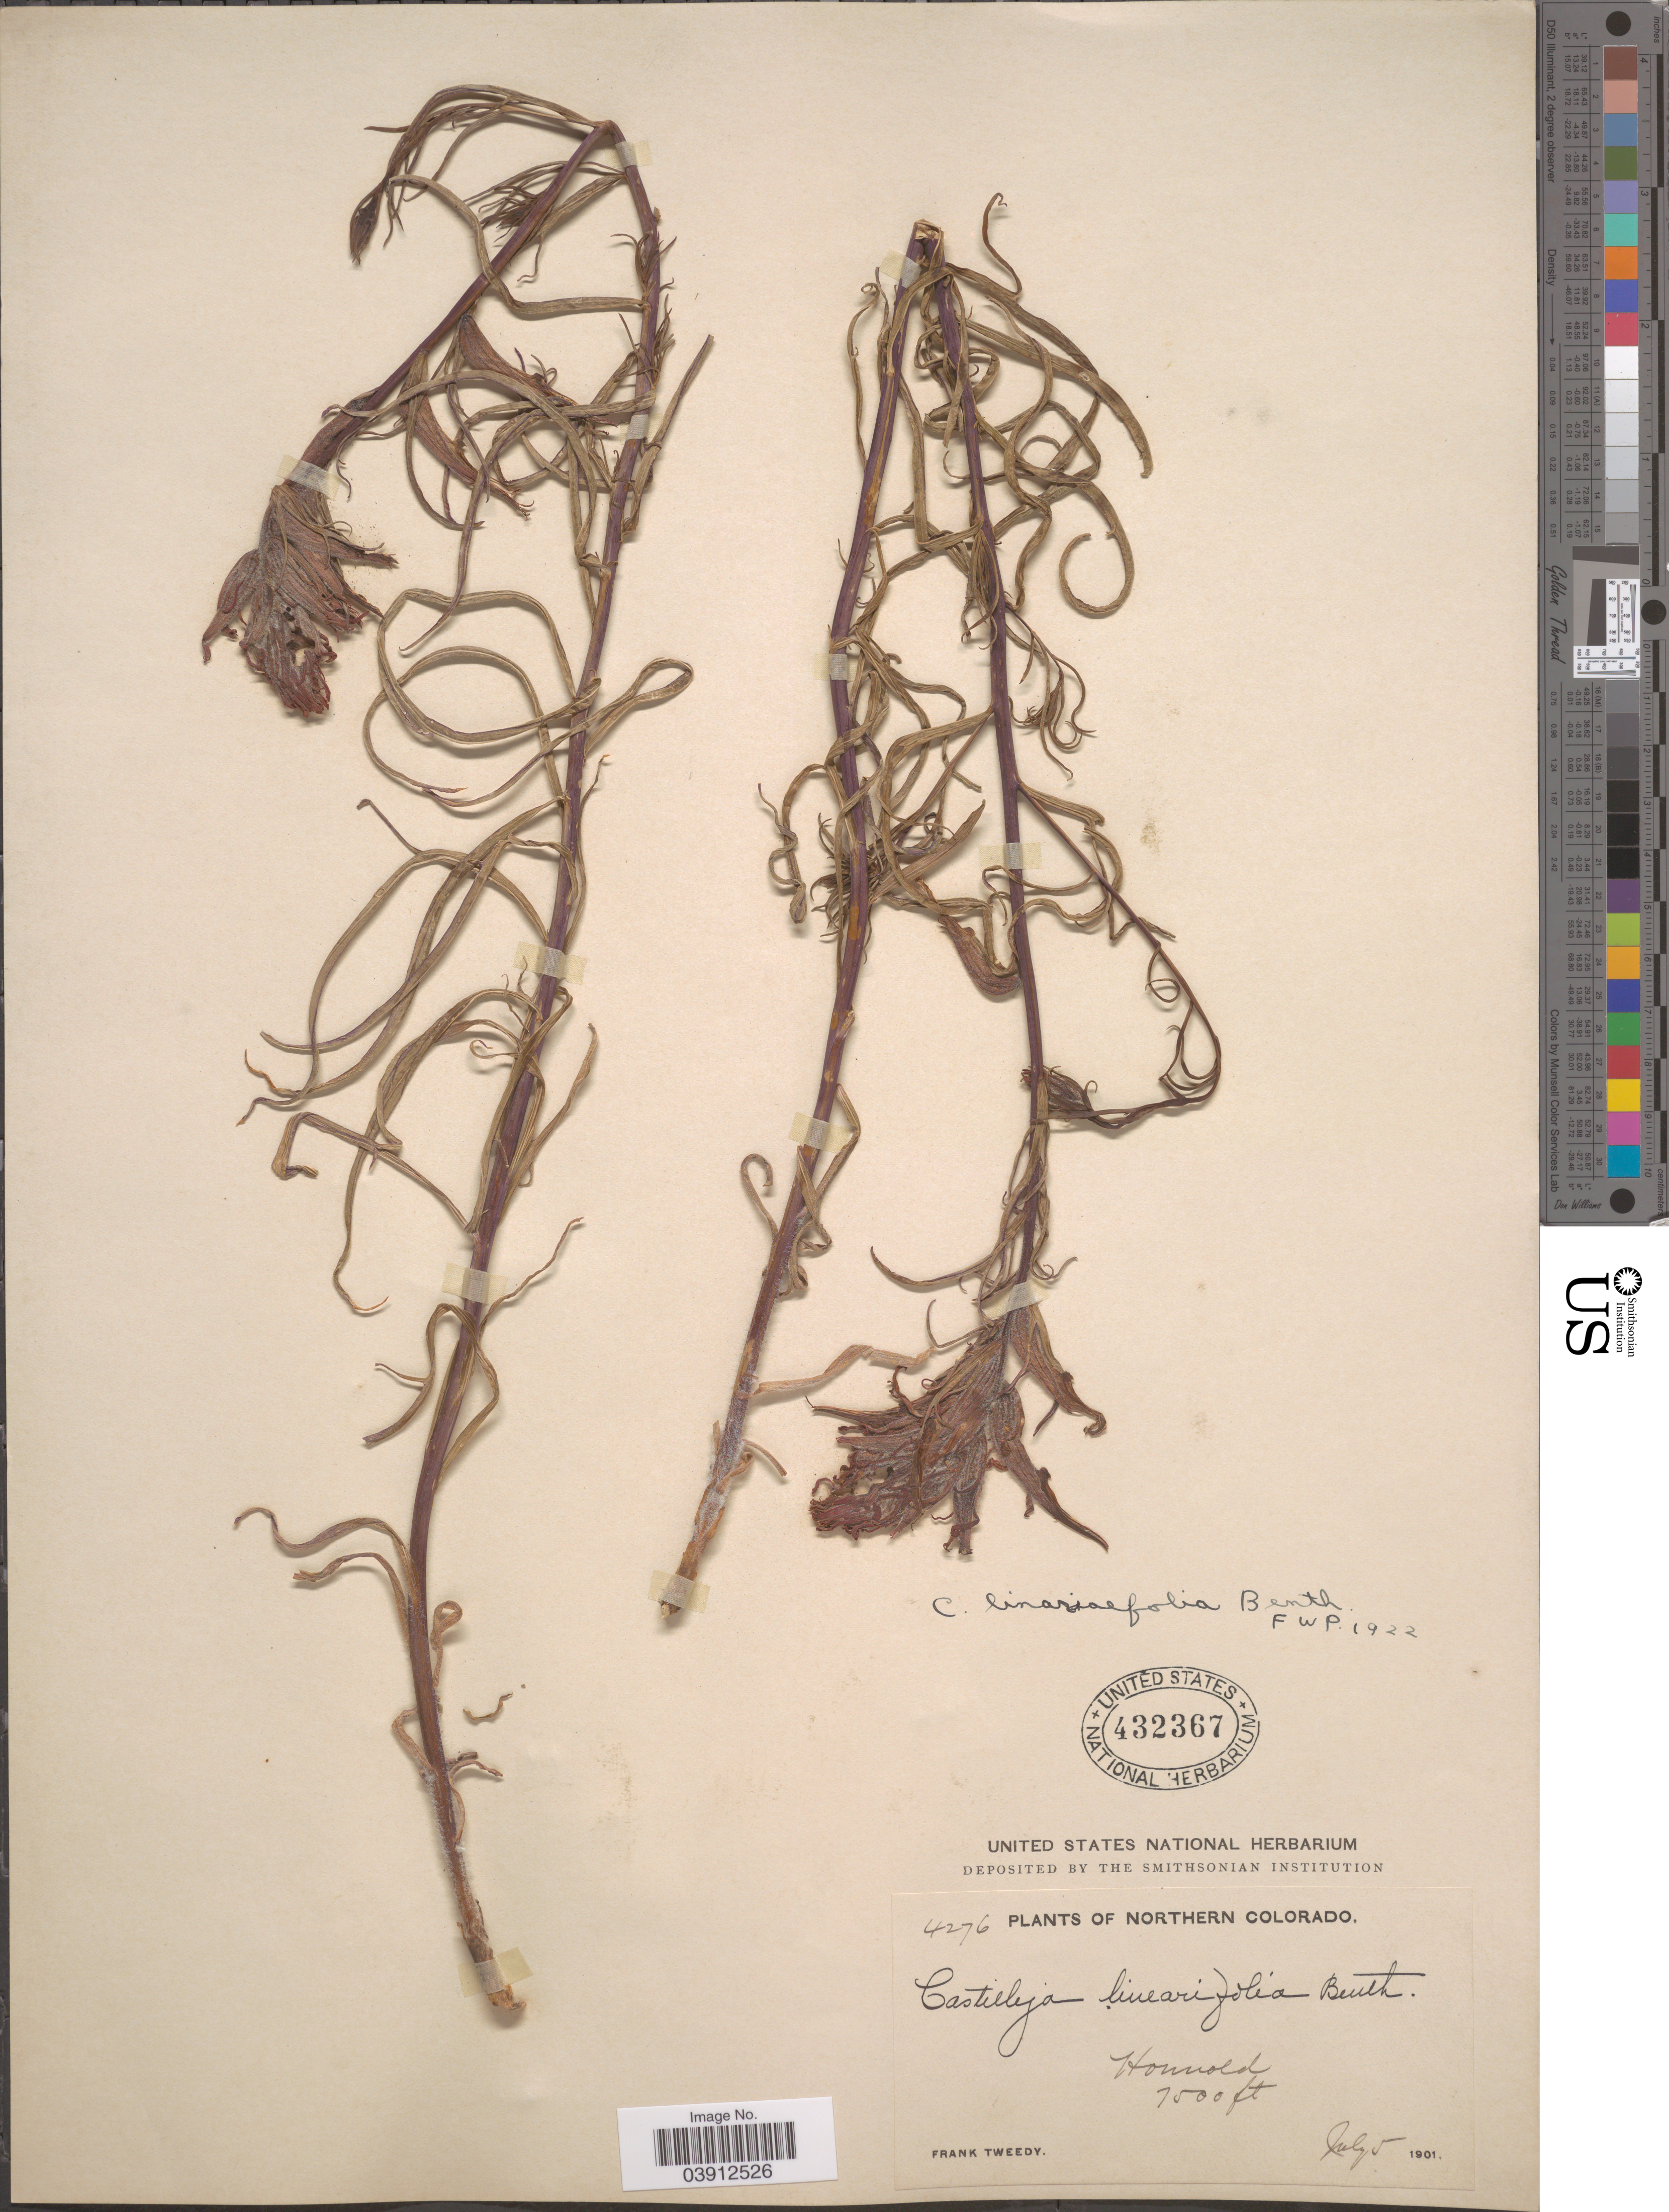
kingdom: Plantae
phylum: Tracheophyta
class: Magnoliopsida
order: Lamiales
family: Orobanchaceae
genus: Castilleja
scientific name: Castilleja linariifolia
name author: Benth.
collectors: F. Tweedy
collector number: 4276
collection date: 1901-07-05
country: United States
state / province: Colorado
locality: Northern Colorado. Honnold.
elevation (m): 2286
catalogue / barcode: US 432367